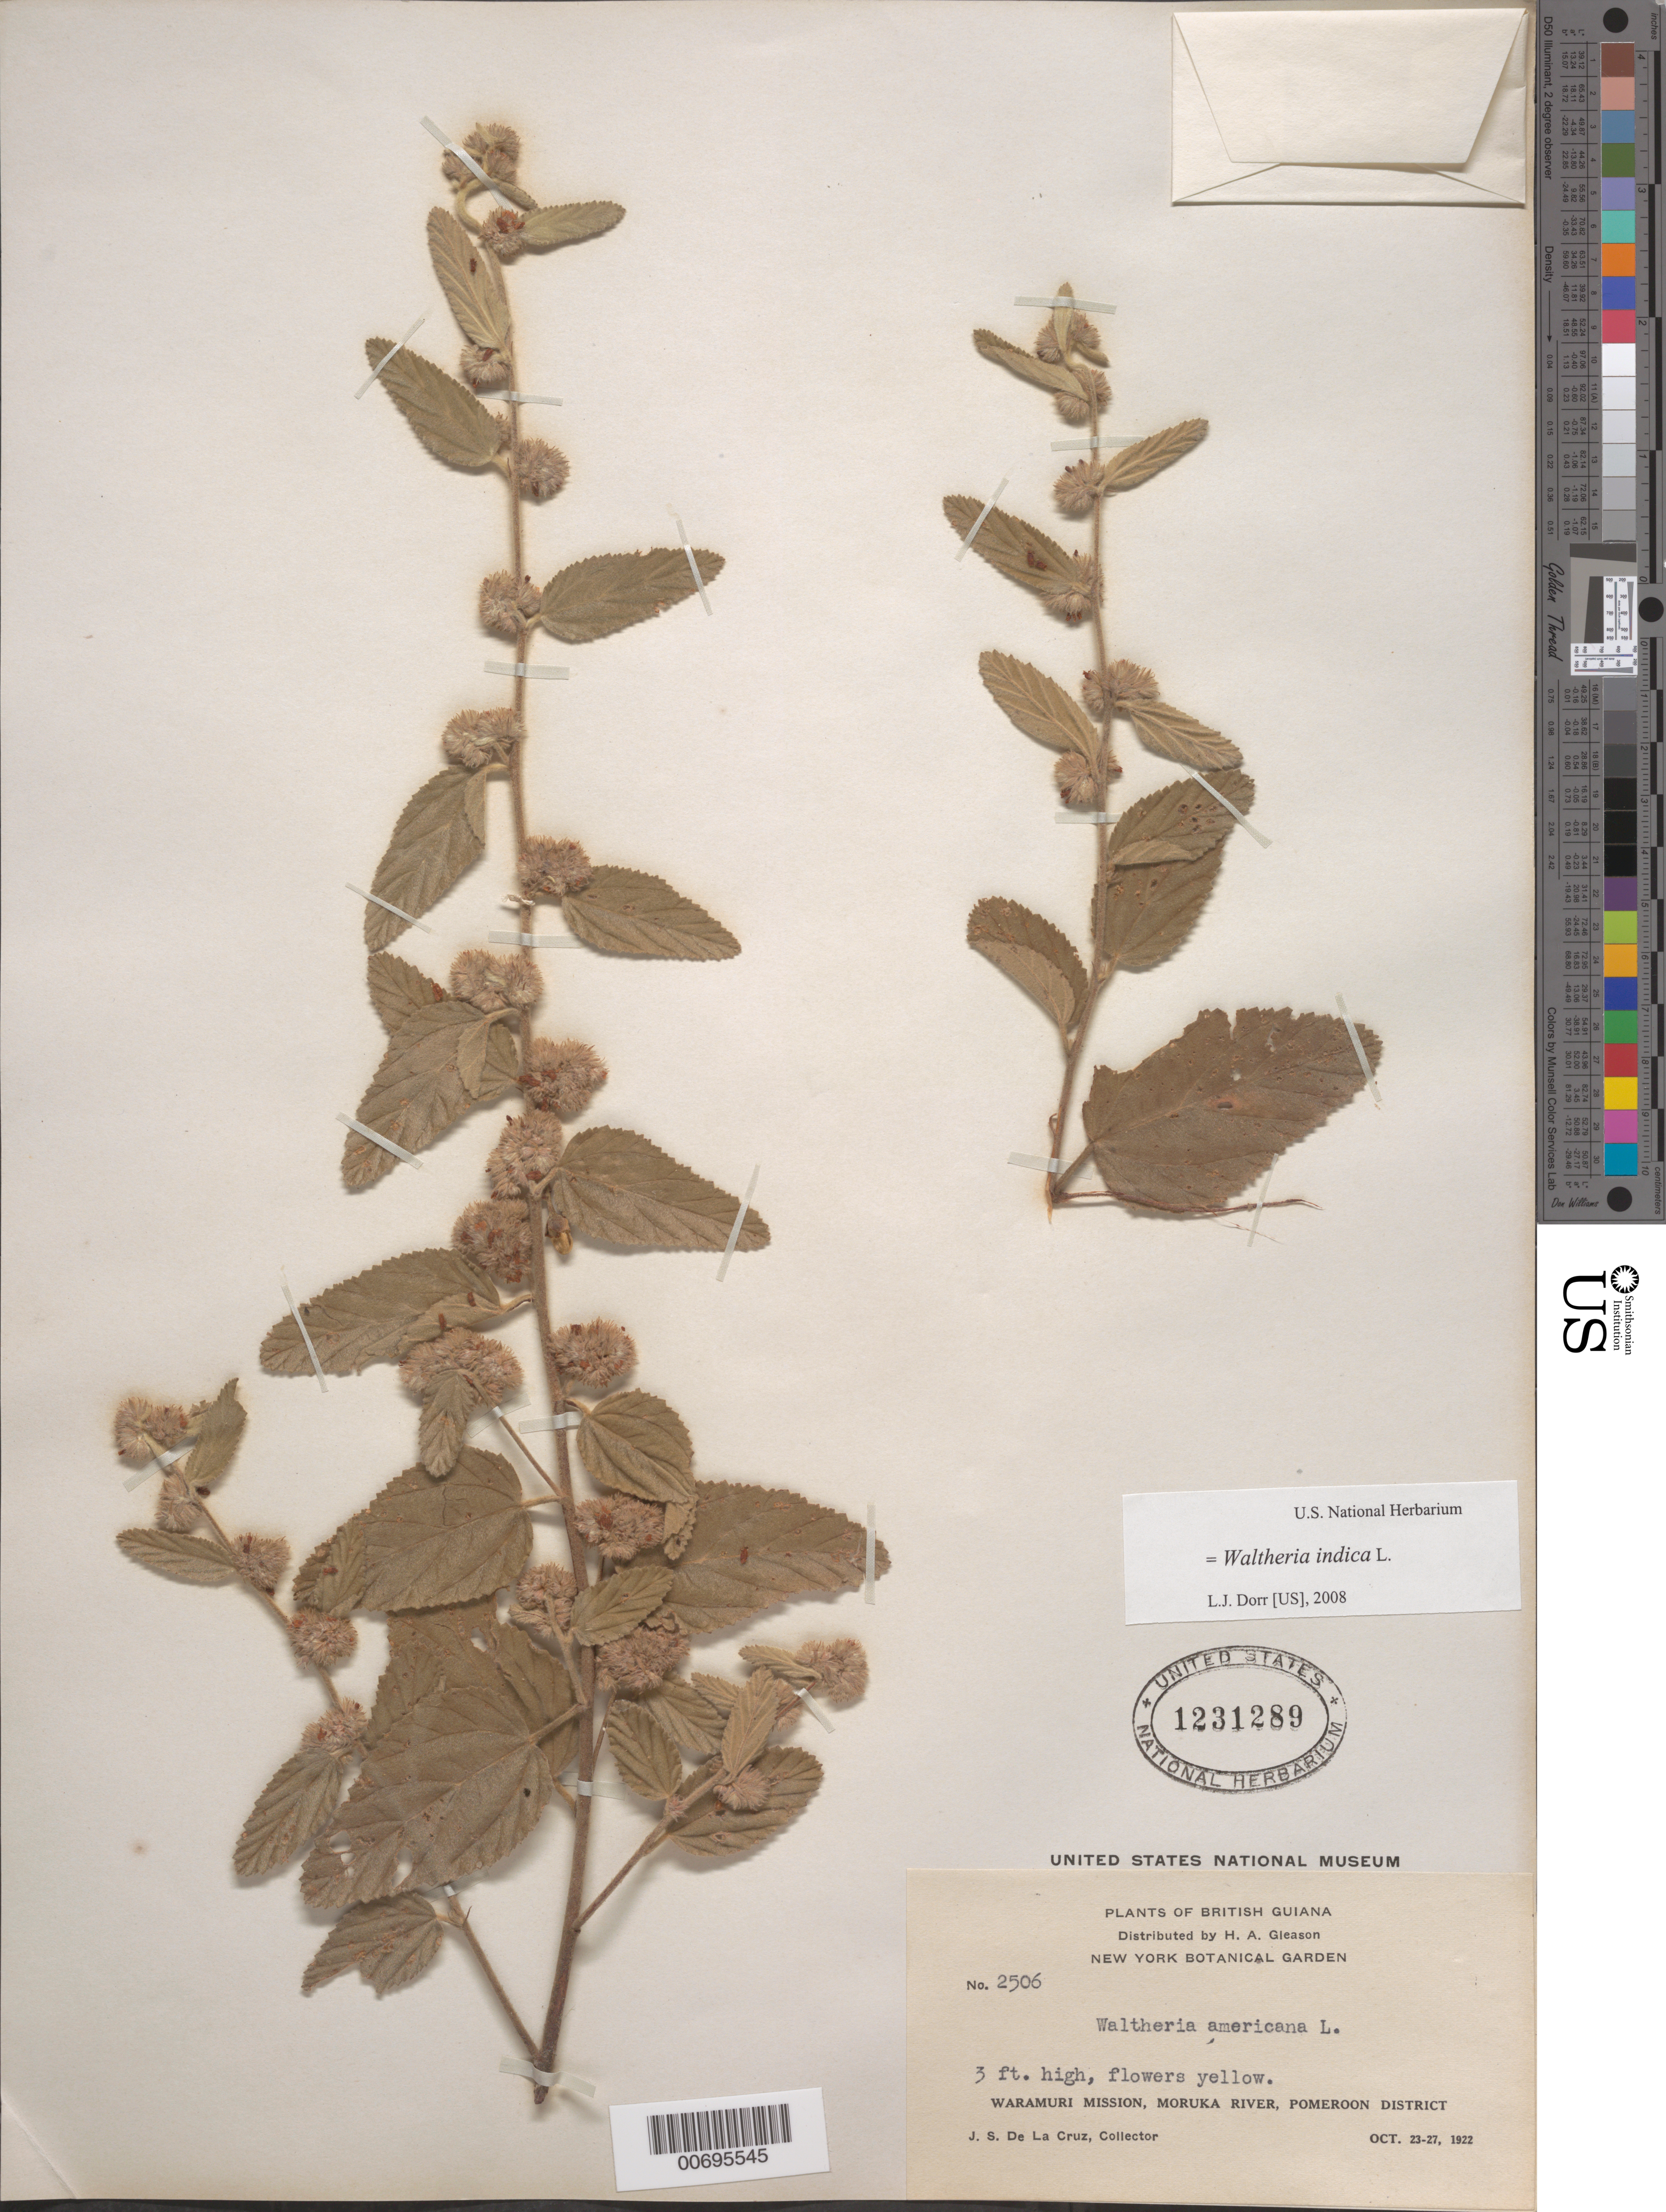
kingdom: Plantae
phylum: Tracheophyta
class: Magnoliopsida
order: Malvales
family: Malvaceae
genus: Waltheria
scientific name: Waltheria indica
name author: L.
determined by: Dorr, L. J., (BOT), Smithsonian Institution - National Museum of Natural History (UNITED STATES)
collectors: J. S. de la Cruz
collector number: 2506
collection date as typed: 23-Oct-22 to 27-Oct-22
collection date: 1922-10-23/1922-10-27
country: Guyana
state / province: Pomeroon-Supenaam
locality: Waramuri Mission, Moruka R., Pomeroon Dist.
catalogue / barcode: US 1231289